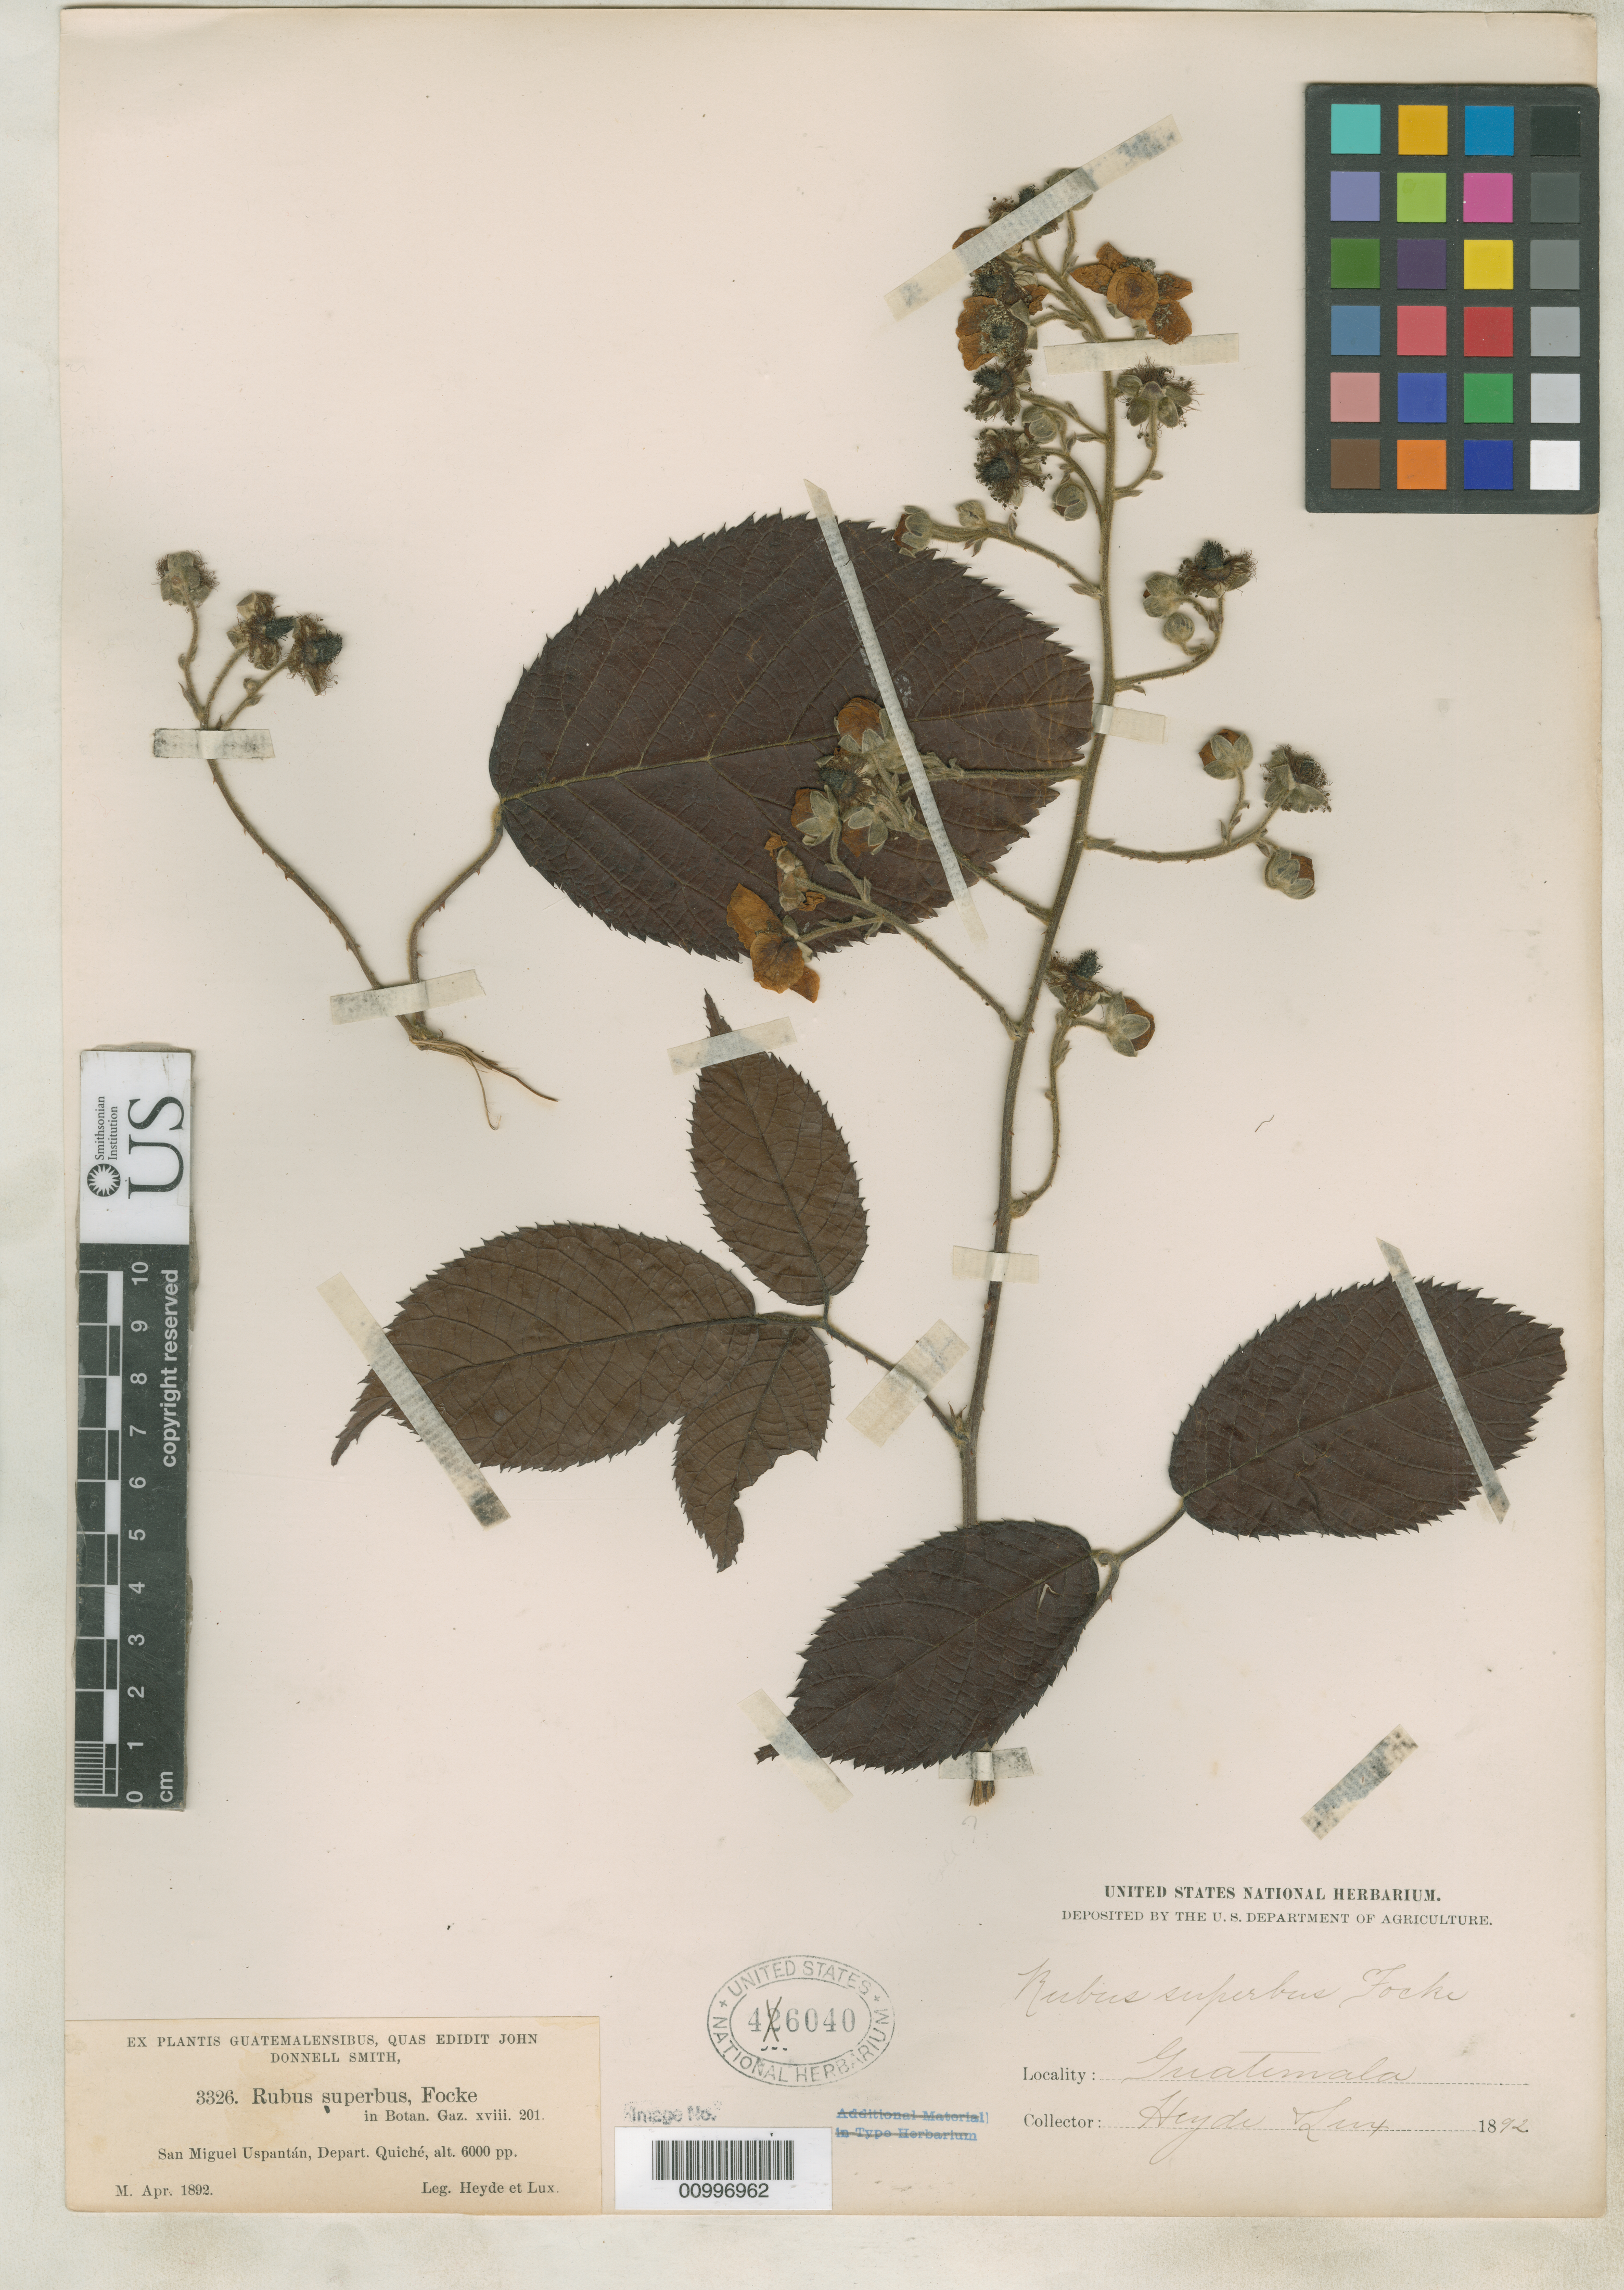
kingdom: Plantae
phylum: Tracheophyta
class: Magnoliopsida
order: Rosales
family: Rosaceae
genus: Rubus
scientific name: Rubus superbus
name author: Focke in Donn. Sm.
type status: Isotype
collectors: E. T. Heyde & E. Lux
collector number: J.D.S. 3326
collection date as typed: Apr 1892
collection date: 1892-04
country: Guatemala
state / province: El Quiché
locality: San Miguel Uspantán.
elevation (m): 1829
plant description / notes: in Donn. Sm. (not ex Donn. Sm.); introduction (p. 197) states "This paper includes descriptions contributed by various botanists, who are kindly assisting in the elaboration of the plants of the series."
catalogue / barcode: US 46040